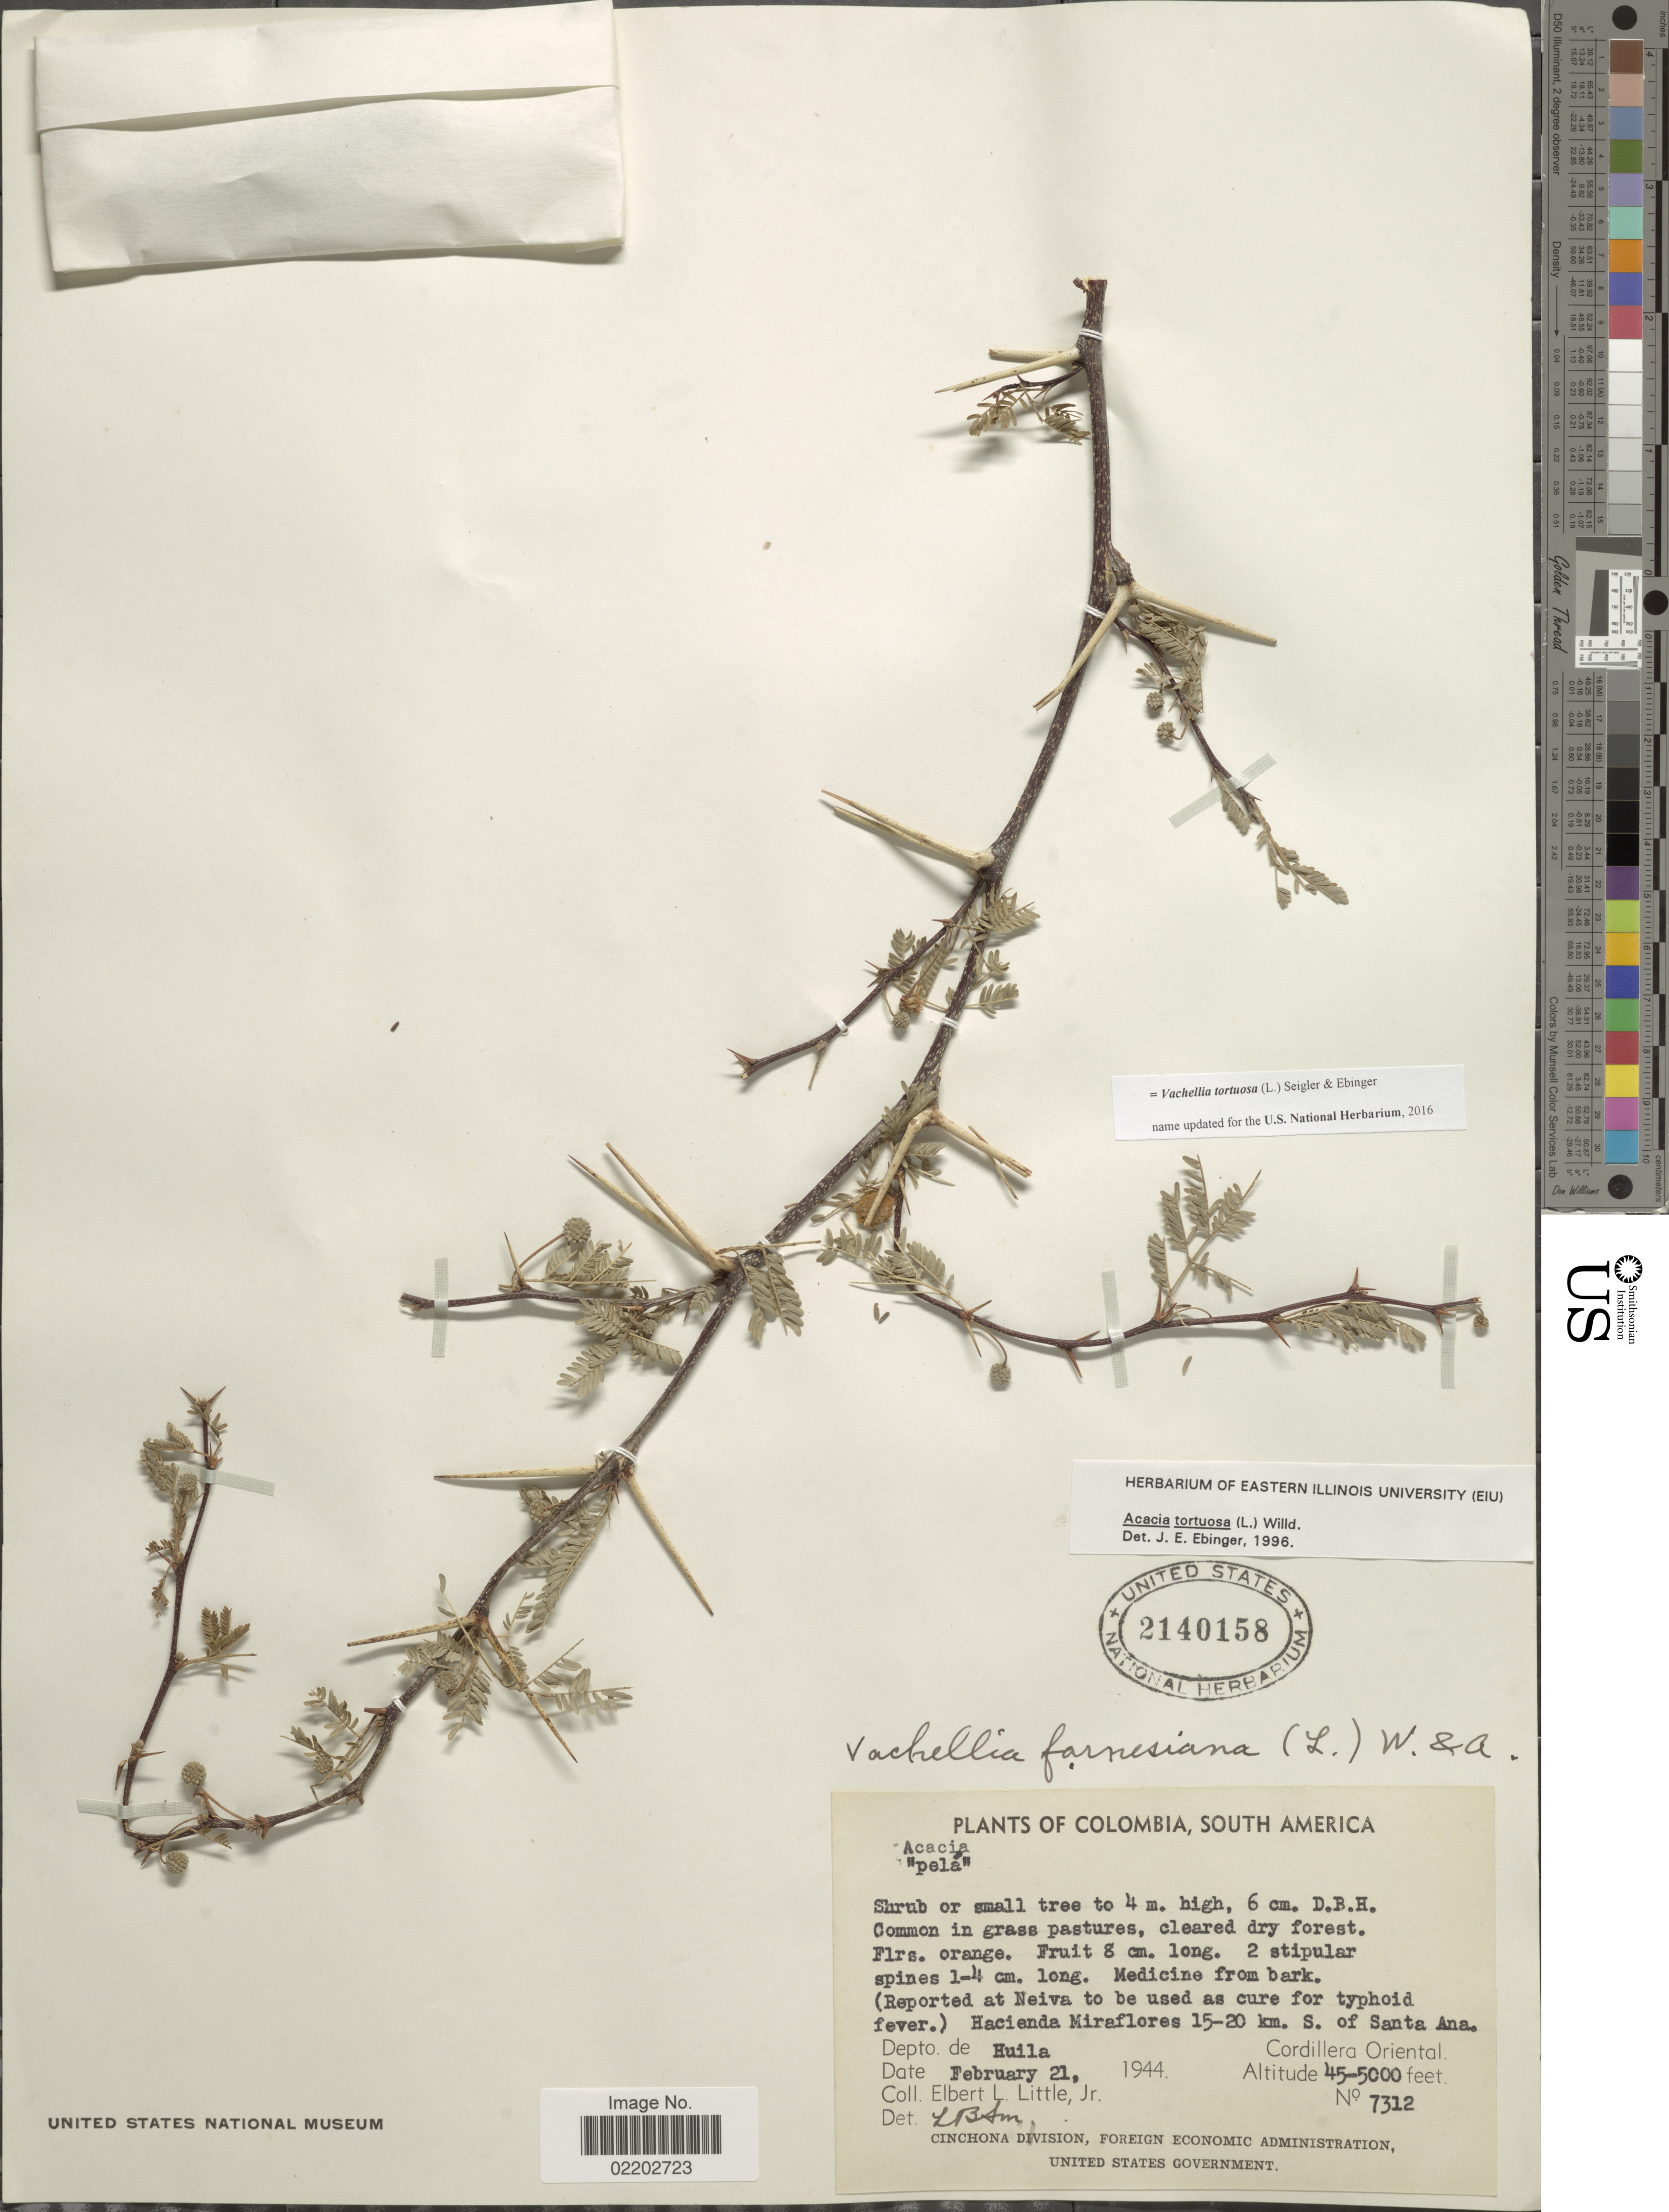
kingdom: Plantae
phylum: Tracheophyta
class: Magnoliopsida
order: Fabales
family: Fabaceae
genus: Vachellia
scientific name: Vachellia tortuosa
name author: (L.) Seigler & Ebinger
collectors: E. L. Little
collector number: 7312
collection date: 1944-02-21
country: Colombia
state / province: Huila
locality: South America, Hacienda Miraflores 15-20 km. S. of Santa Ana, Cordillera Oriental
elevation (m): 1372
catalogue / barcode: US 2140158